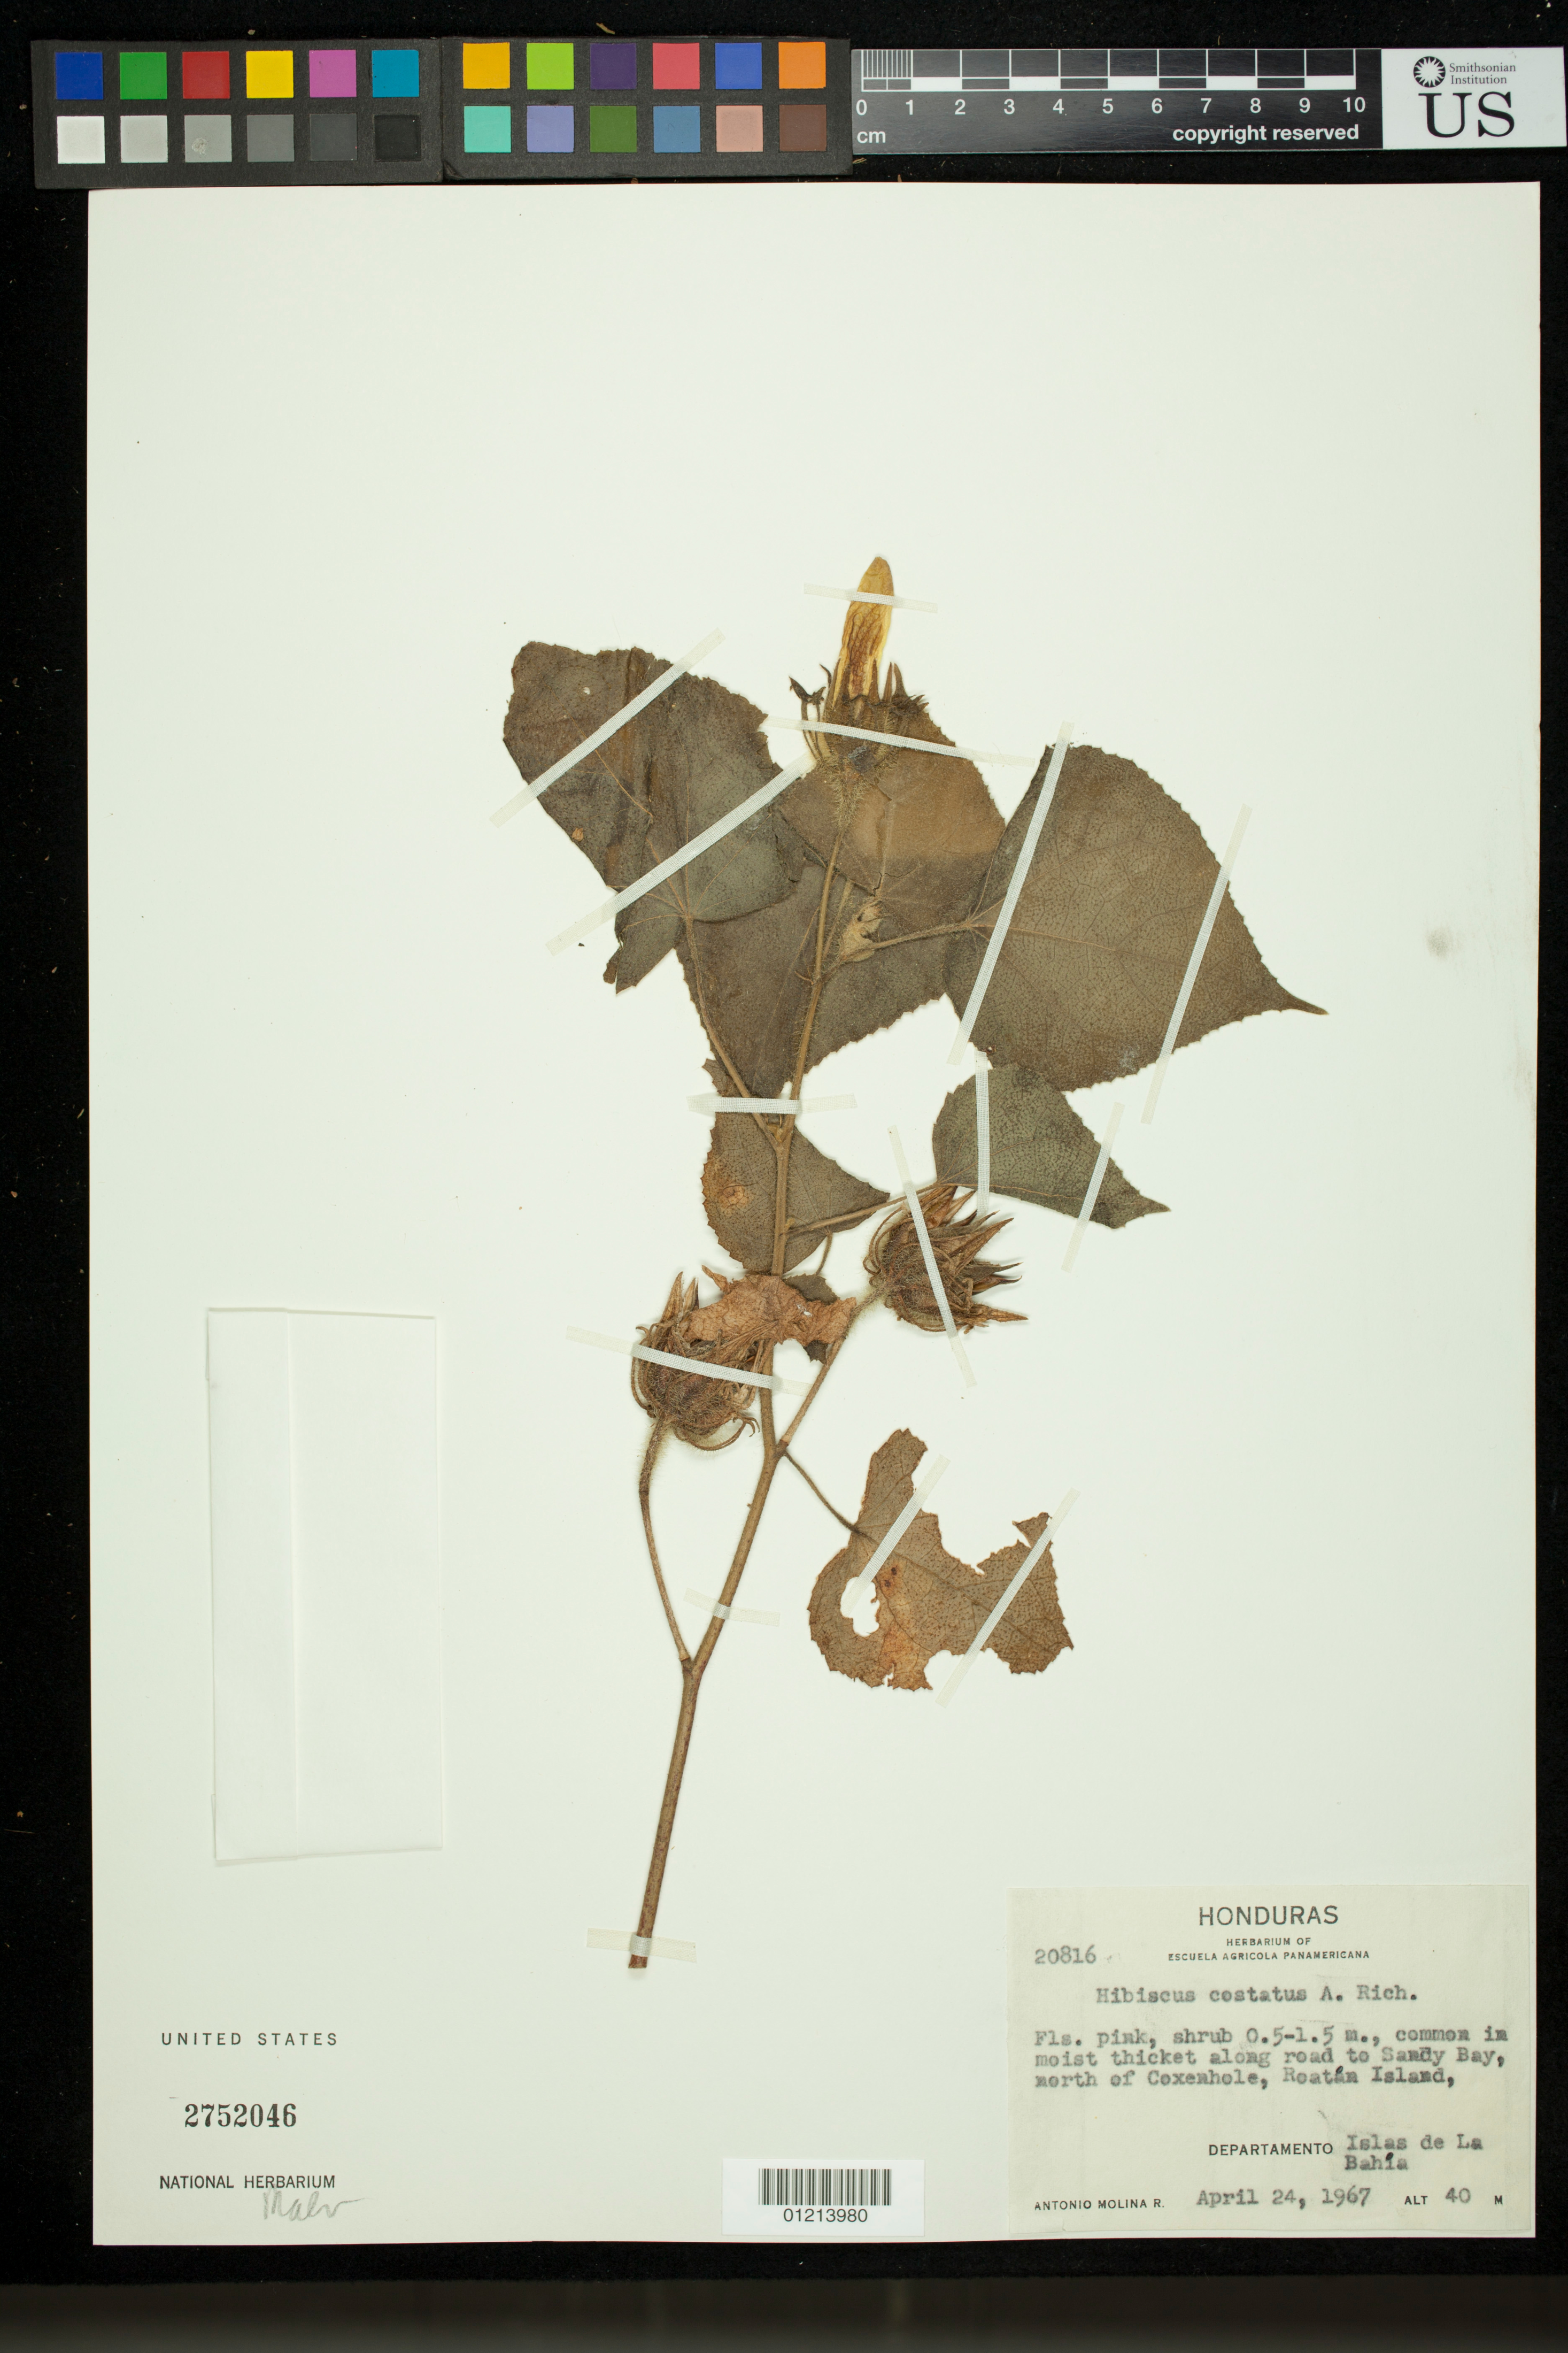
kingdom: Plantae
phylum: Tracheophyta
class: Magnoliopsida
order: Malvales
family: Malvaceae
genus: Sabdariffa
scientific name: Sabdariffa costata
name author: (A. Rich.) M.M. Hanes & R.L. Barrett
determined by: Dorr, Laurence J., Curator (BOT), Smithsonian Institution - National Museum of Natural History (UNITED STATES)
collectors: A. Molina R.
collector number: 20816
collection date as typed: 24 Apr 1967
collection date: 1967-04-24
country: Honduras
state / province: Islas de la Bahía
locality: Along road to Sandy Bay, north of Coxenhole, Roatán Island.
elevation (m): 40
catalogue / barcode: US 2752046